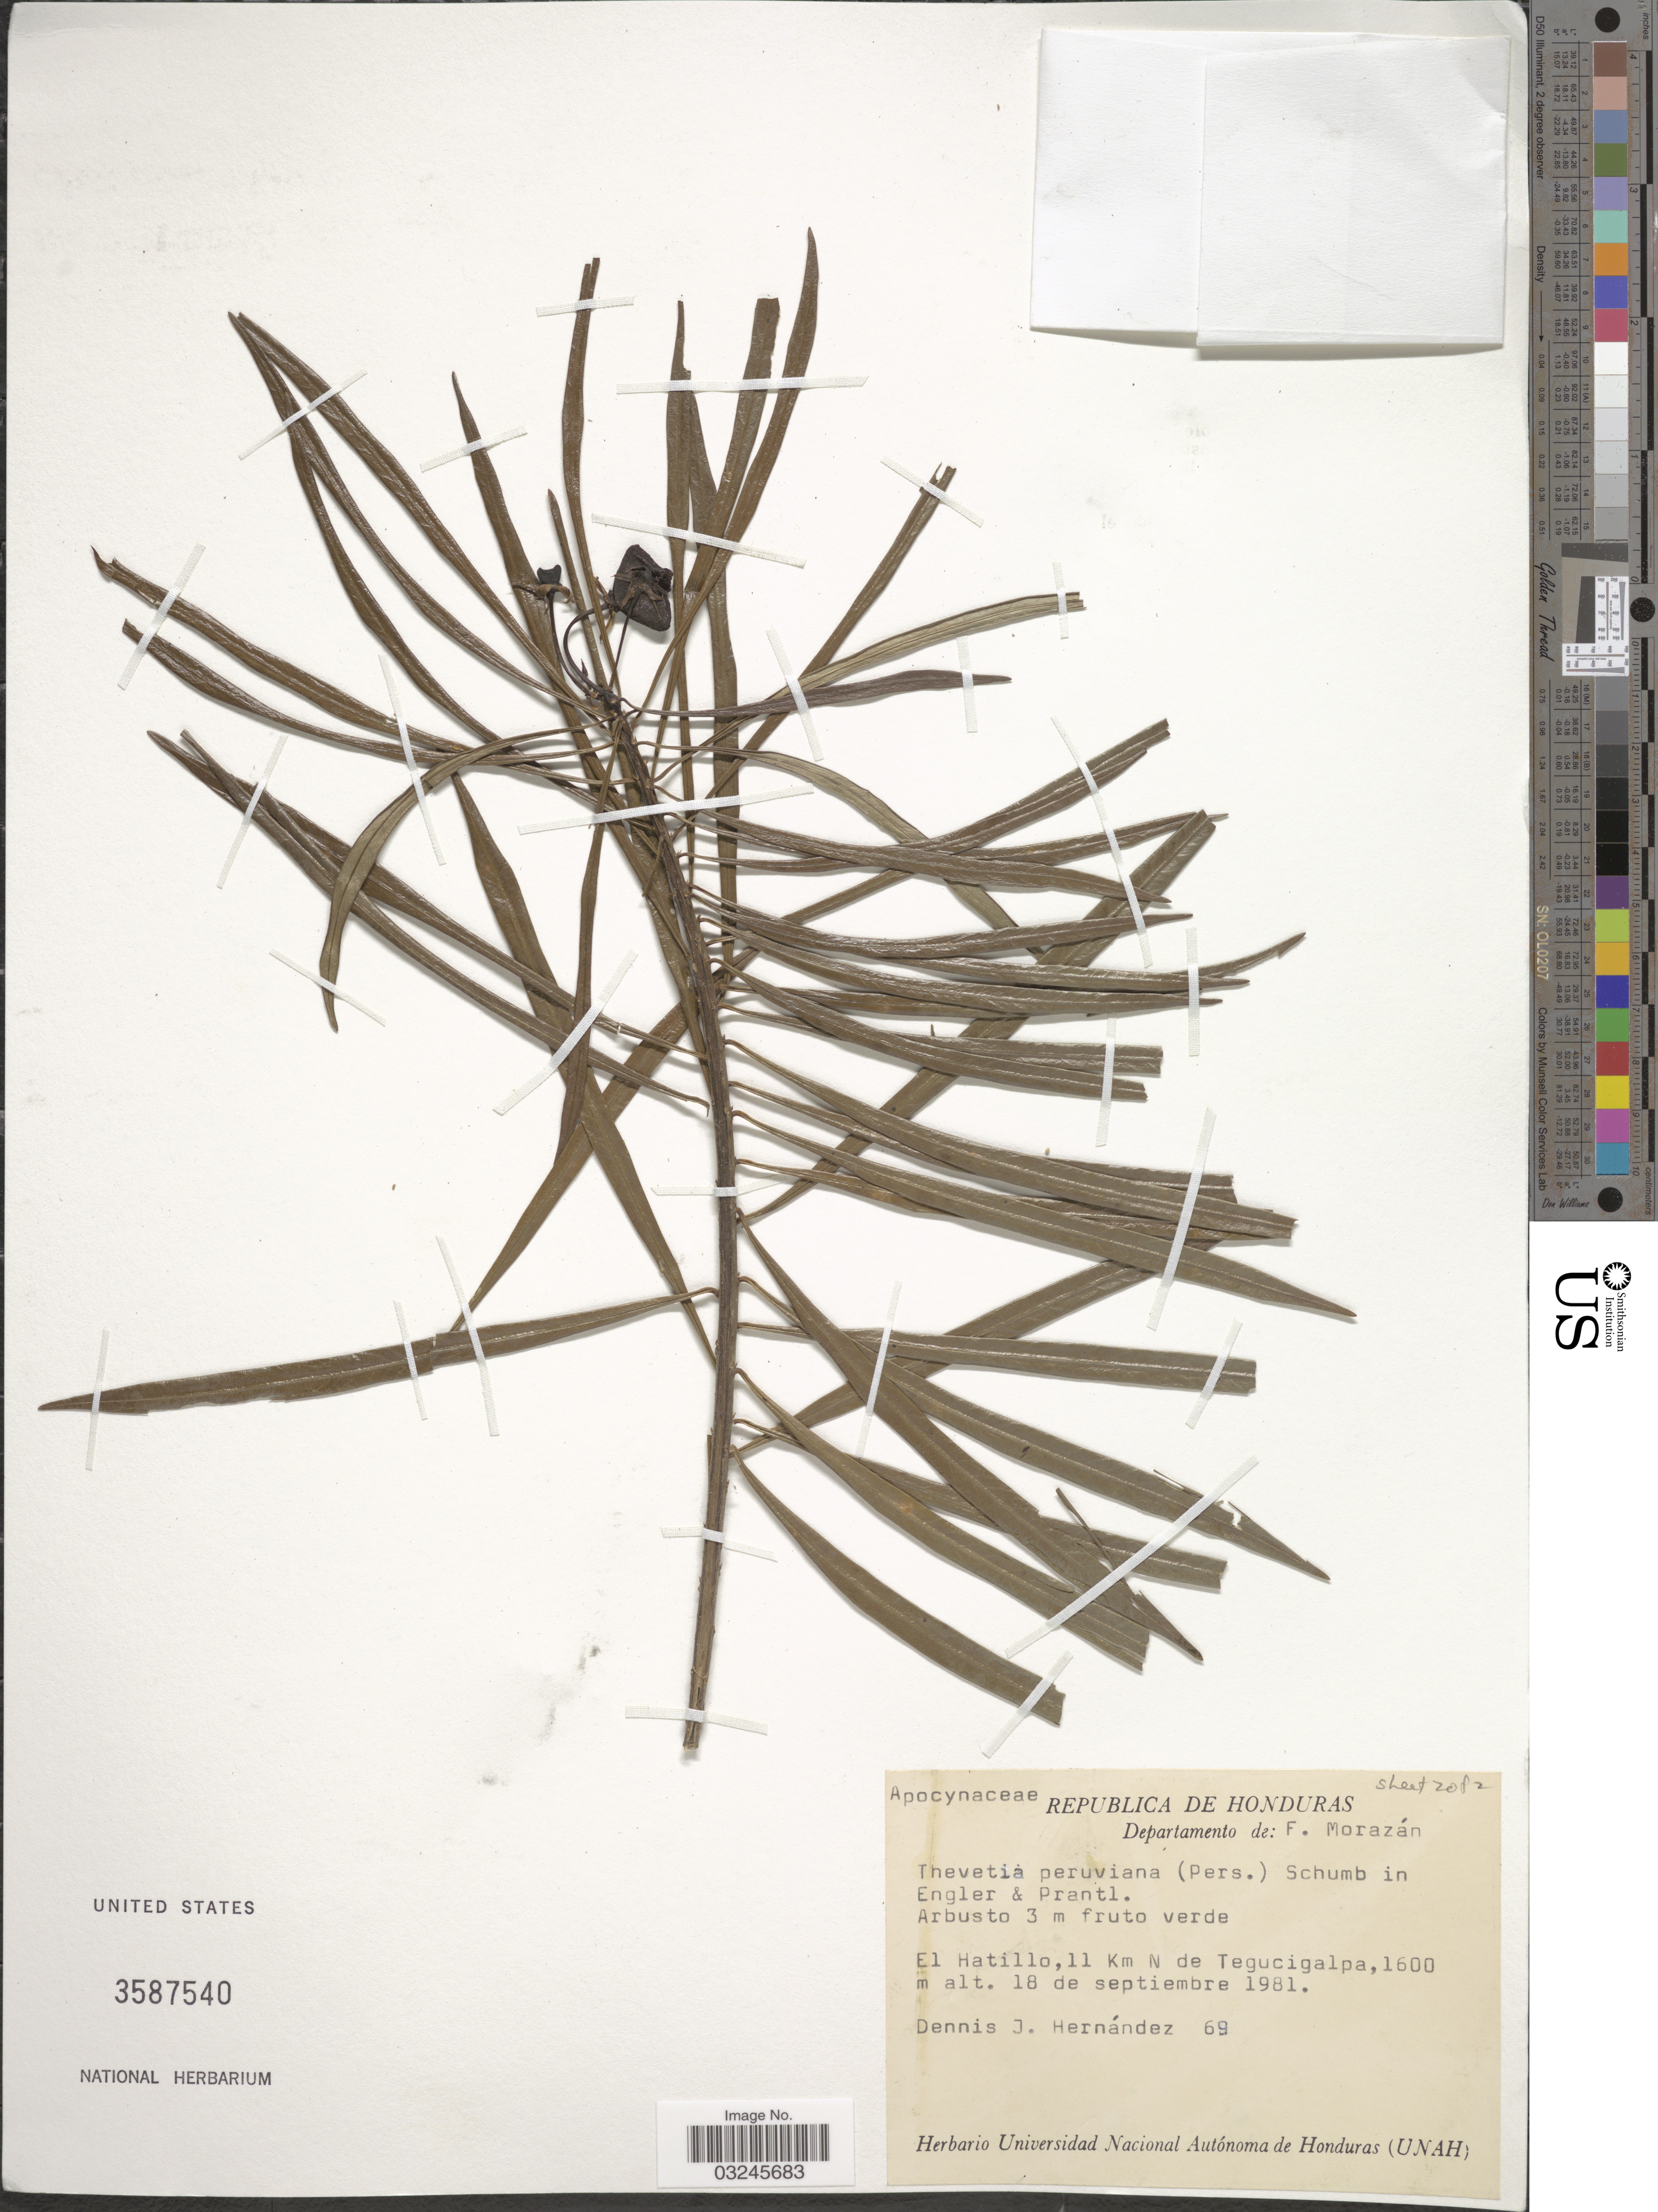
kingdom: Plantae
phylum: Tracheophyta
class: Magnoliopsida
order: Gentianales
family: Apocynaceae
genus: Thevetia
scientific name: Thevetia peruviana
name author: (Pers.) K. Schum.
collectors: D. Hernández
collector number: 69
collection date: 1981-09-18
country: Honduras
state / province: Fco. Morazán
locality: Departamento de: F. Morazán, El Hatillo, 11 Km N de Tegucigalpa.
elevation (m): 1600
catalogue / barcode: US 3587540